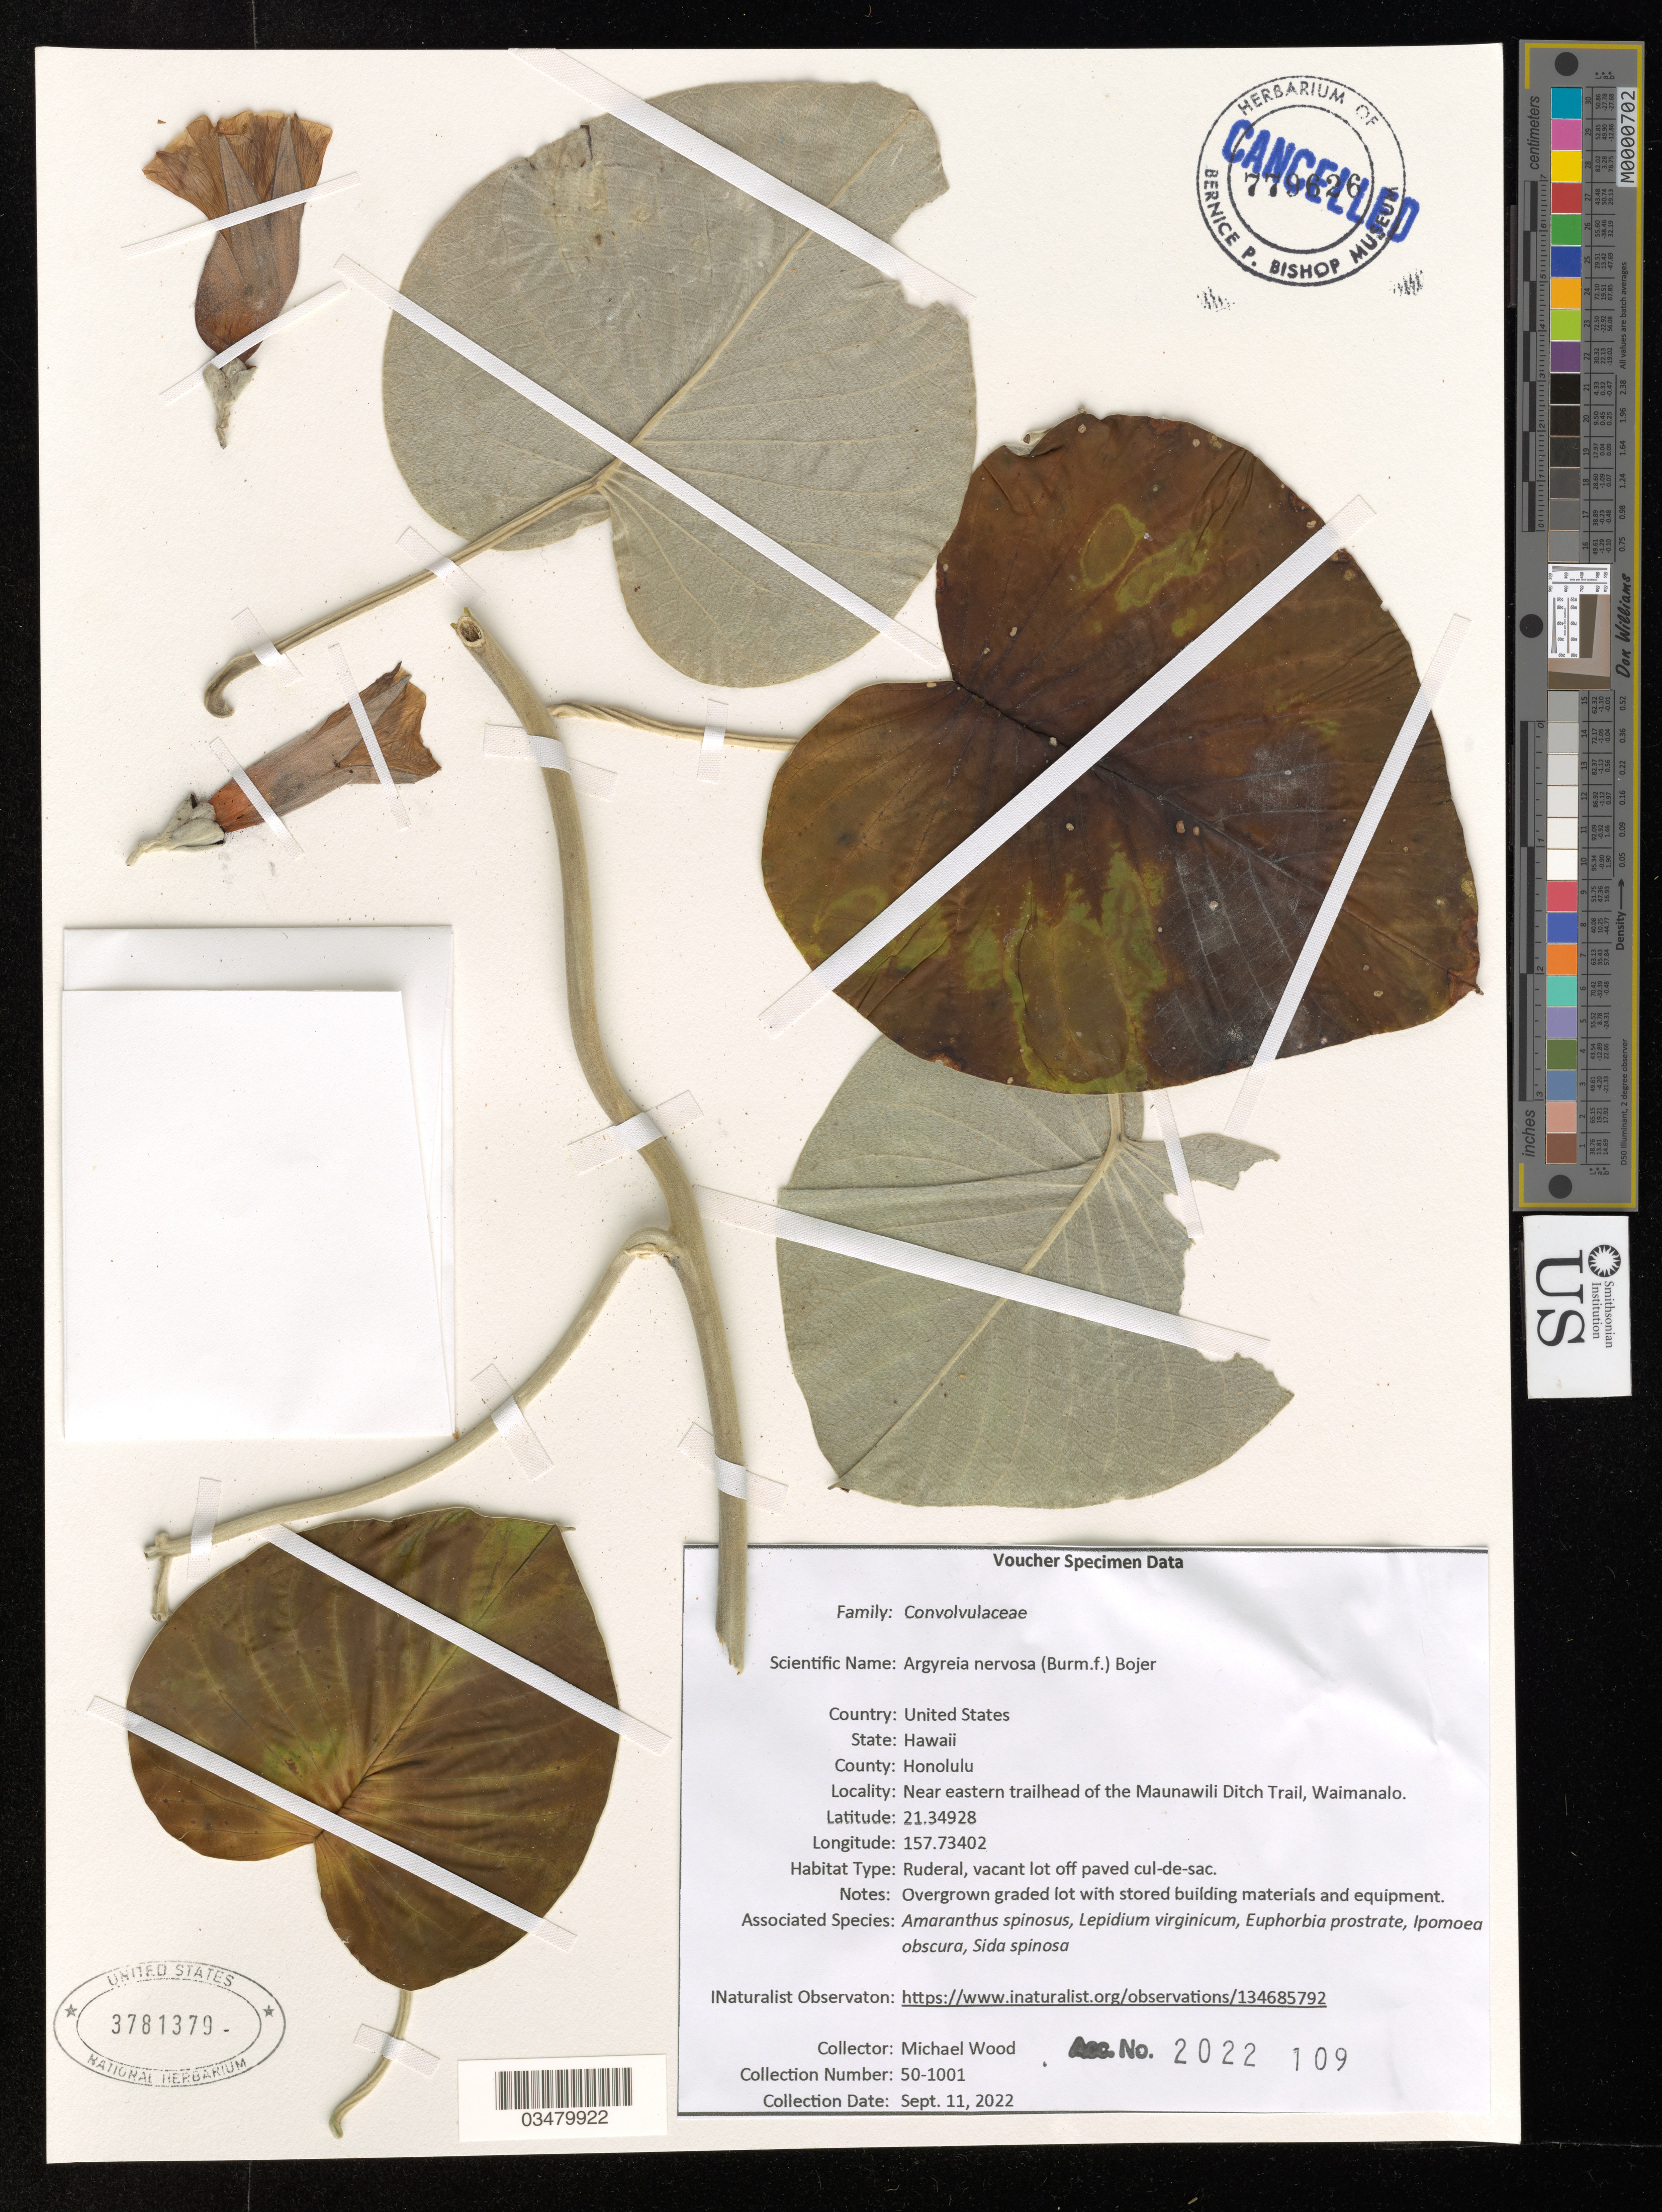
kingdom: Plantae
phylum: Tracheophyta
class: Magnoliopsida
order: Solanales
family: Convolvulaceae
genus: Argyreia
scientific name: Argyreia nervosa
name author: (Burm. f.) Bojer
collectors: M. Wood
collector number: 50-1001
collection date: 2022-09-11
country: United States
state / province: Hawaii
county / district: Honolulu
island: Oahu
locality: Near eastern trailhead of the Maunawili Ditch Trail, Waimanalo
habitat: Ruderal, vacant lot off paved cul-de-sac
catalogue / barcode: US 3781379